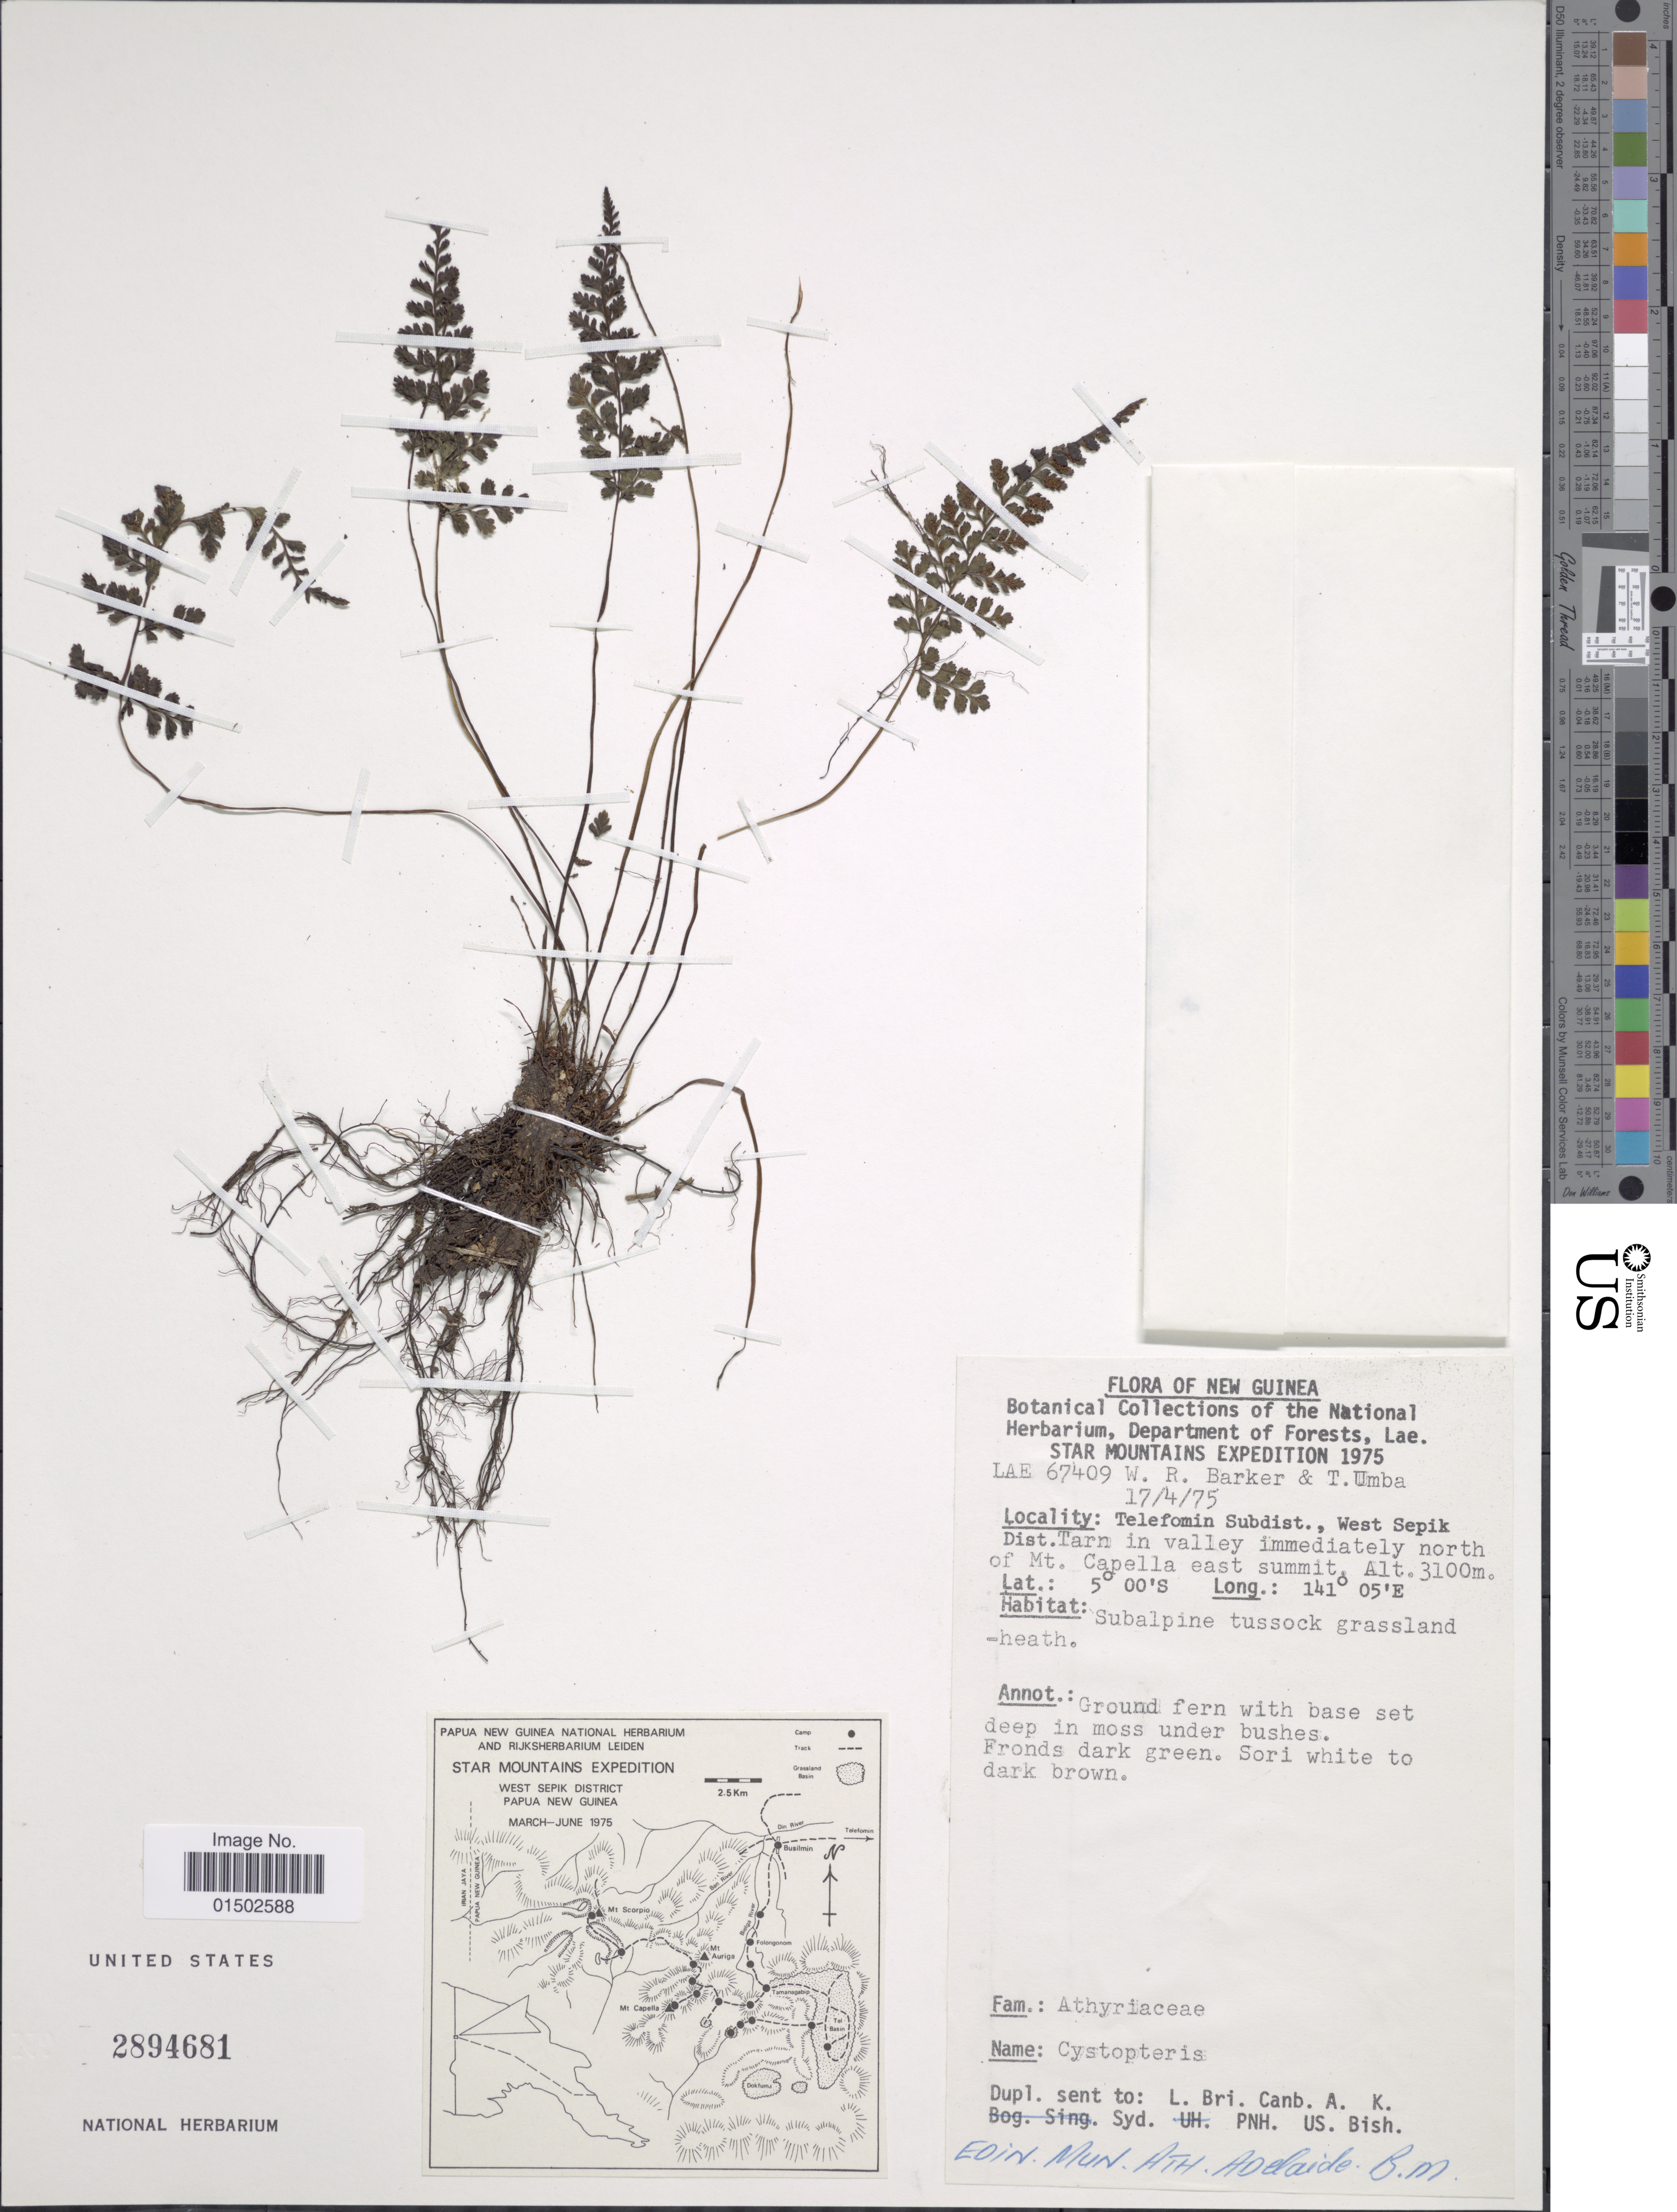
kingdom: Plantae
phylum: Tracheophyta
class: Polypodiopsida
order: Polypodiales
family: Cystopteridaceae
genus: Cystopteris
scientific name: Cystopteris sp.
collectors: W. R. Barker & T. Umba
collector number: LAE 67409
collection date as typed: Transcribed d/m/y: 17/4/75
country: Papua New Guinea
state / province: Sandaun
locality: Telefomin Subdist., West Sepik Dist. Tarn in valley immediately north of Mt. Capella east summit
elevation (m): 3100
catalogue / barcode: US 2894681